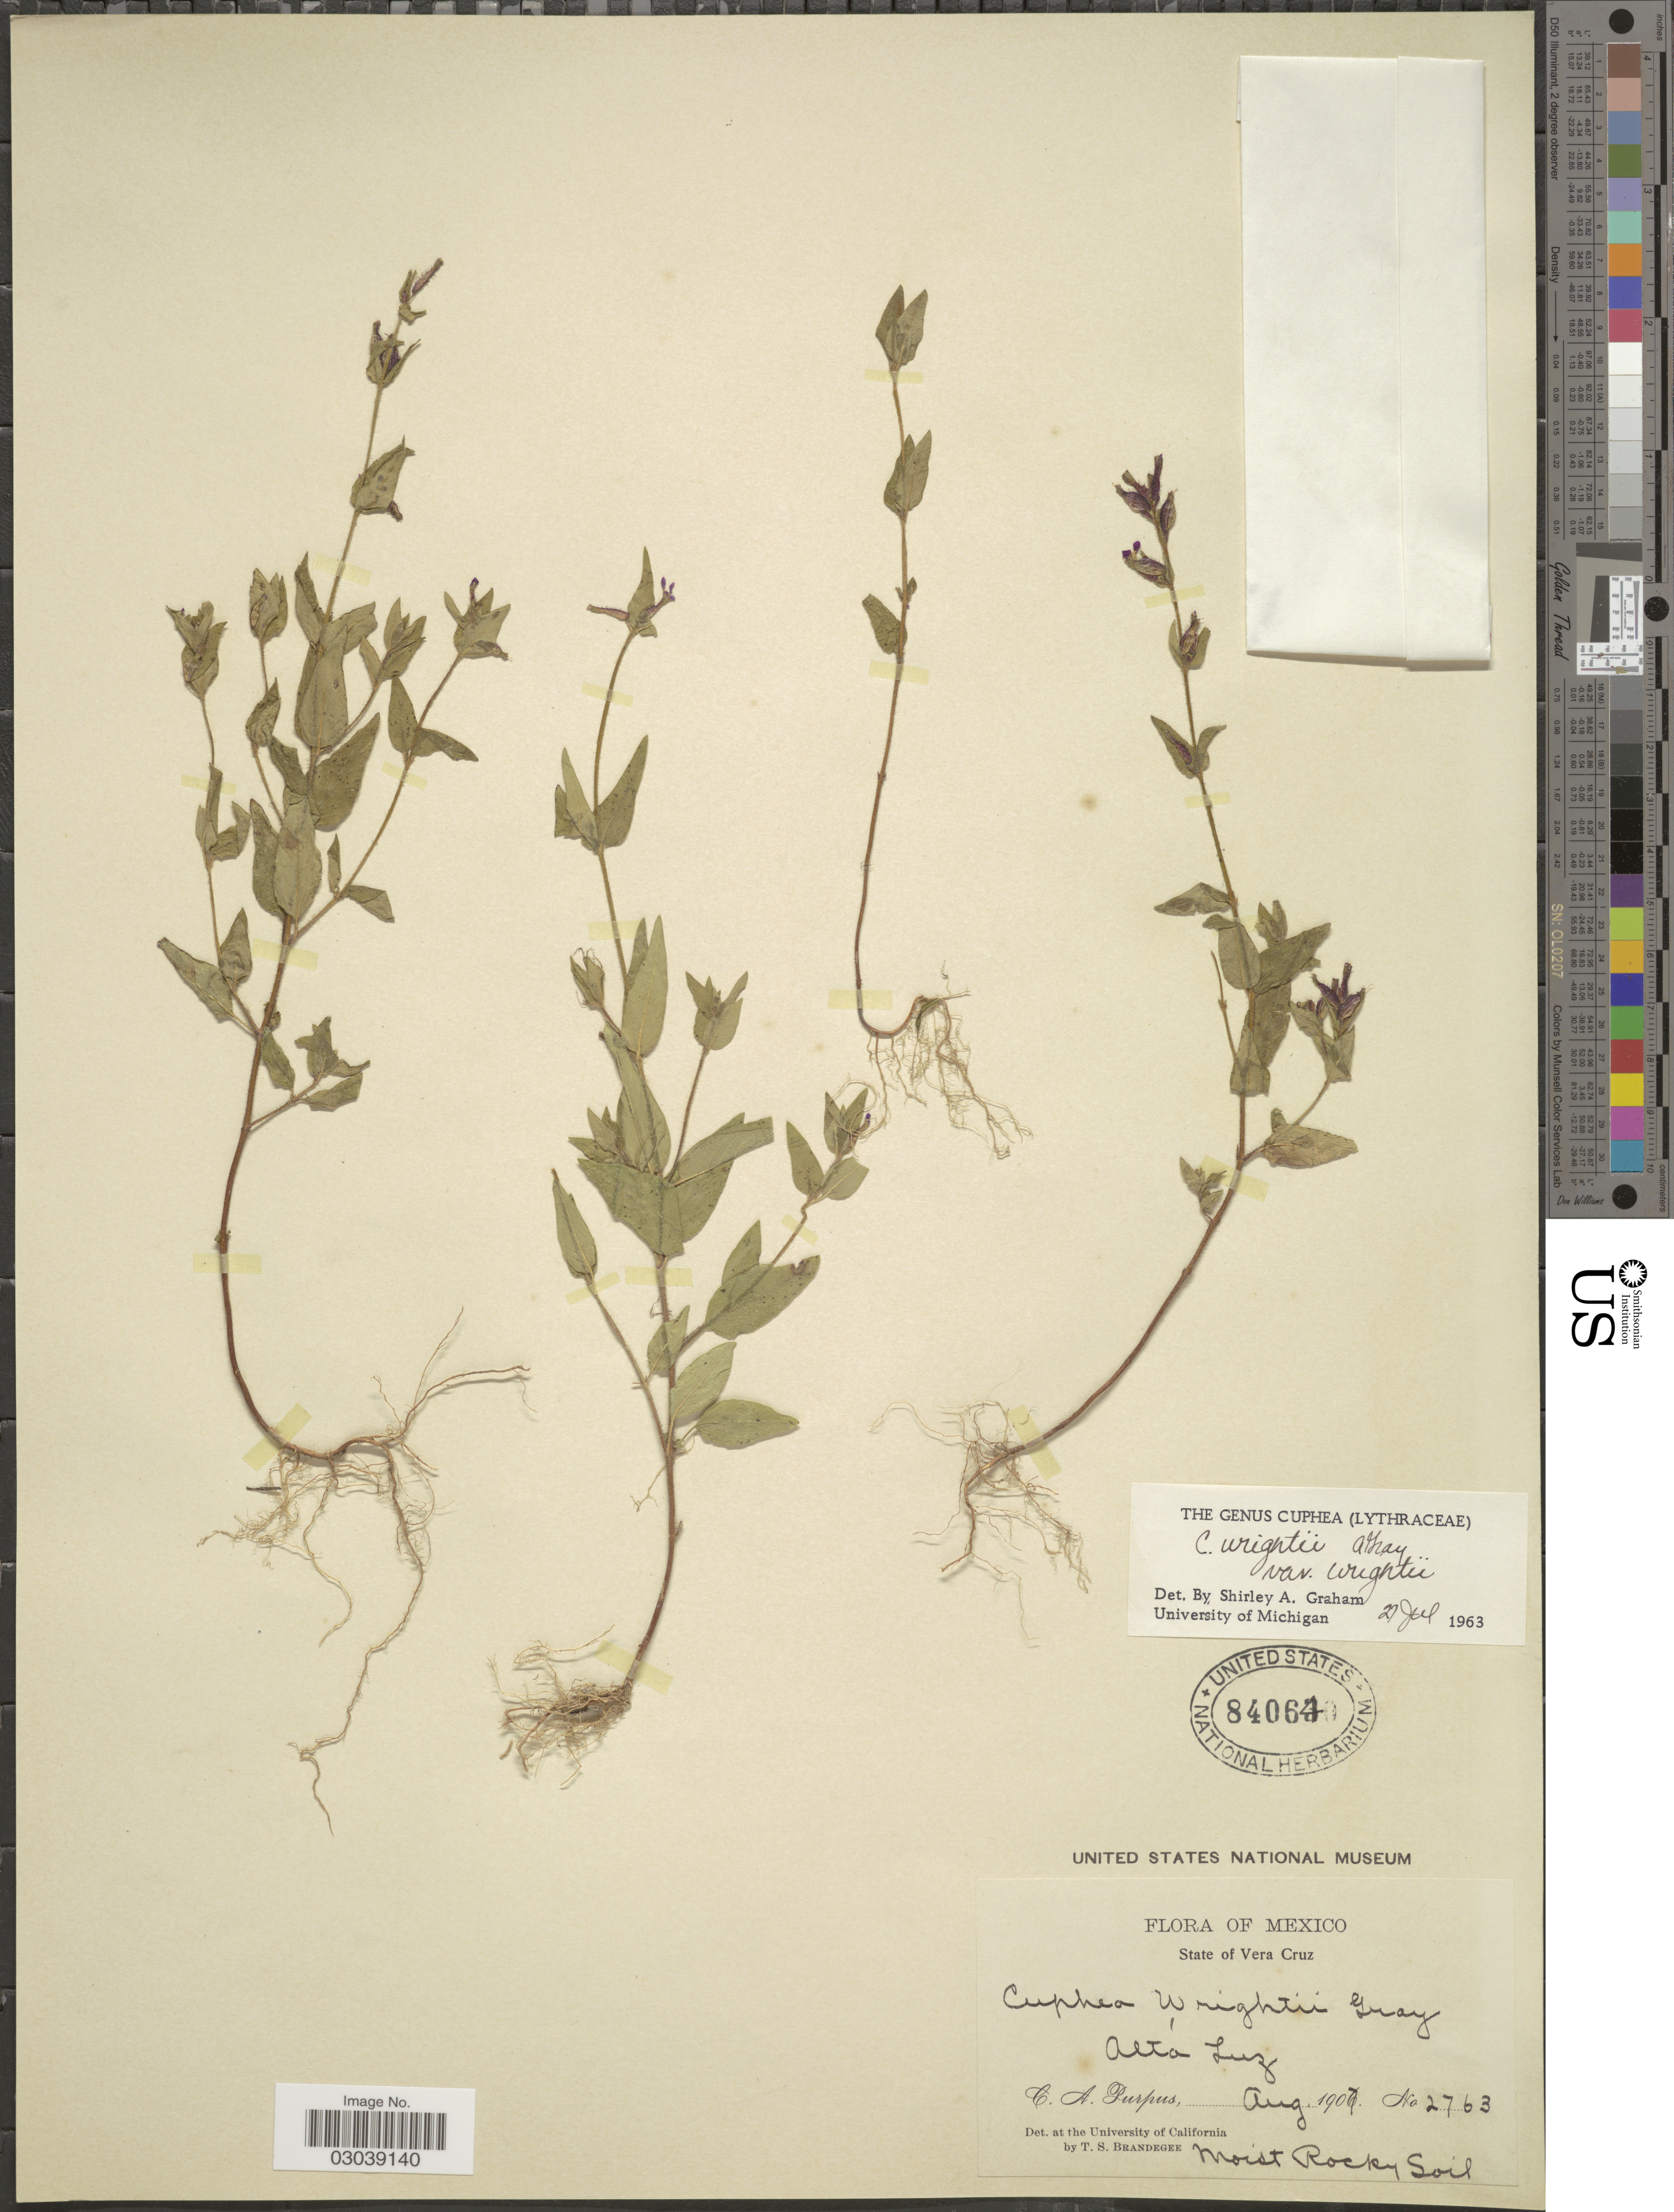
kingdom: Plantae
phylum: Tracheophyta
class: Magnoliopsida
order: Myrtales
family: Lythraceae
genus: Cuphea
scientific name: Cuphea wrightii var. wrightii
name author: A. Gray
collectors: C. A. Purpus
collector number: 2763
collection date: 1907-08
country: Mexico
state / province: Veracruz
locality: State of Vera Cruz. Alta Cruz.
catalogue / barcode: US 840640